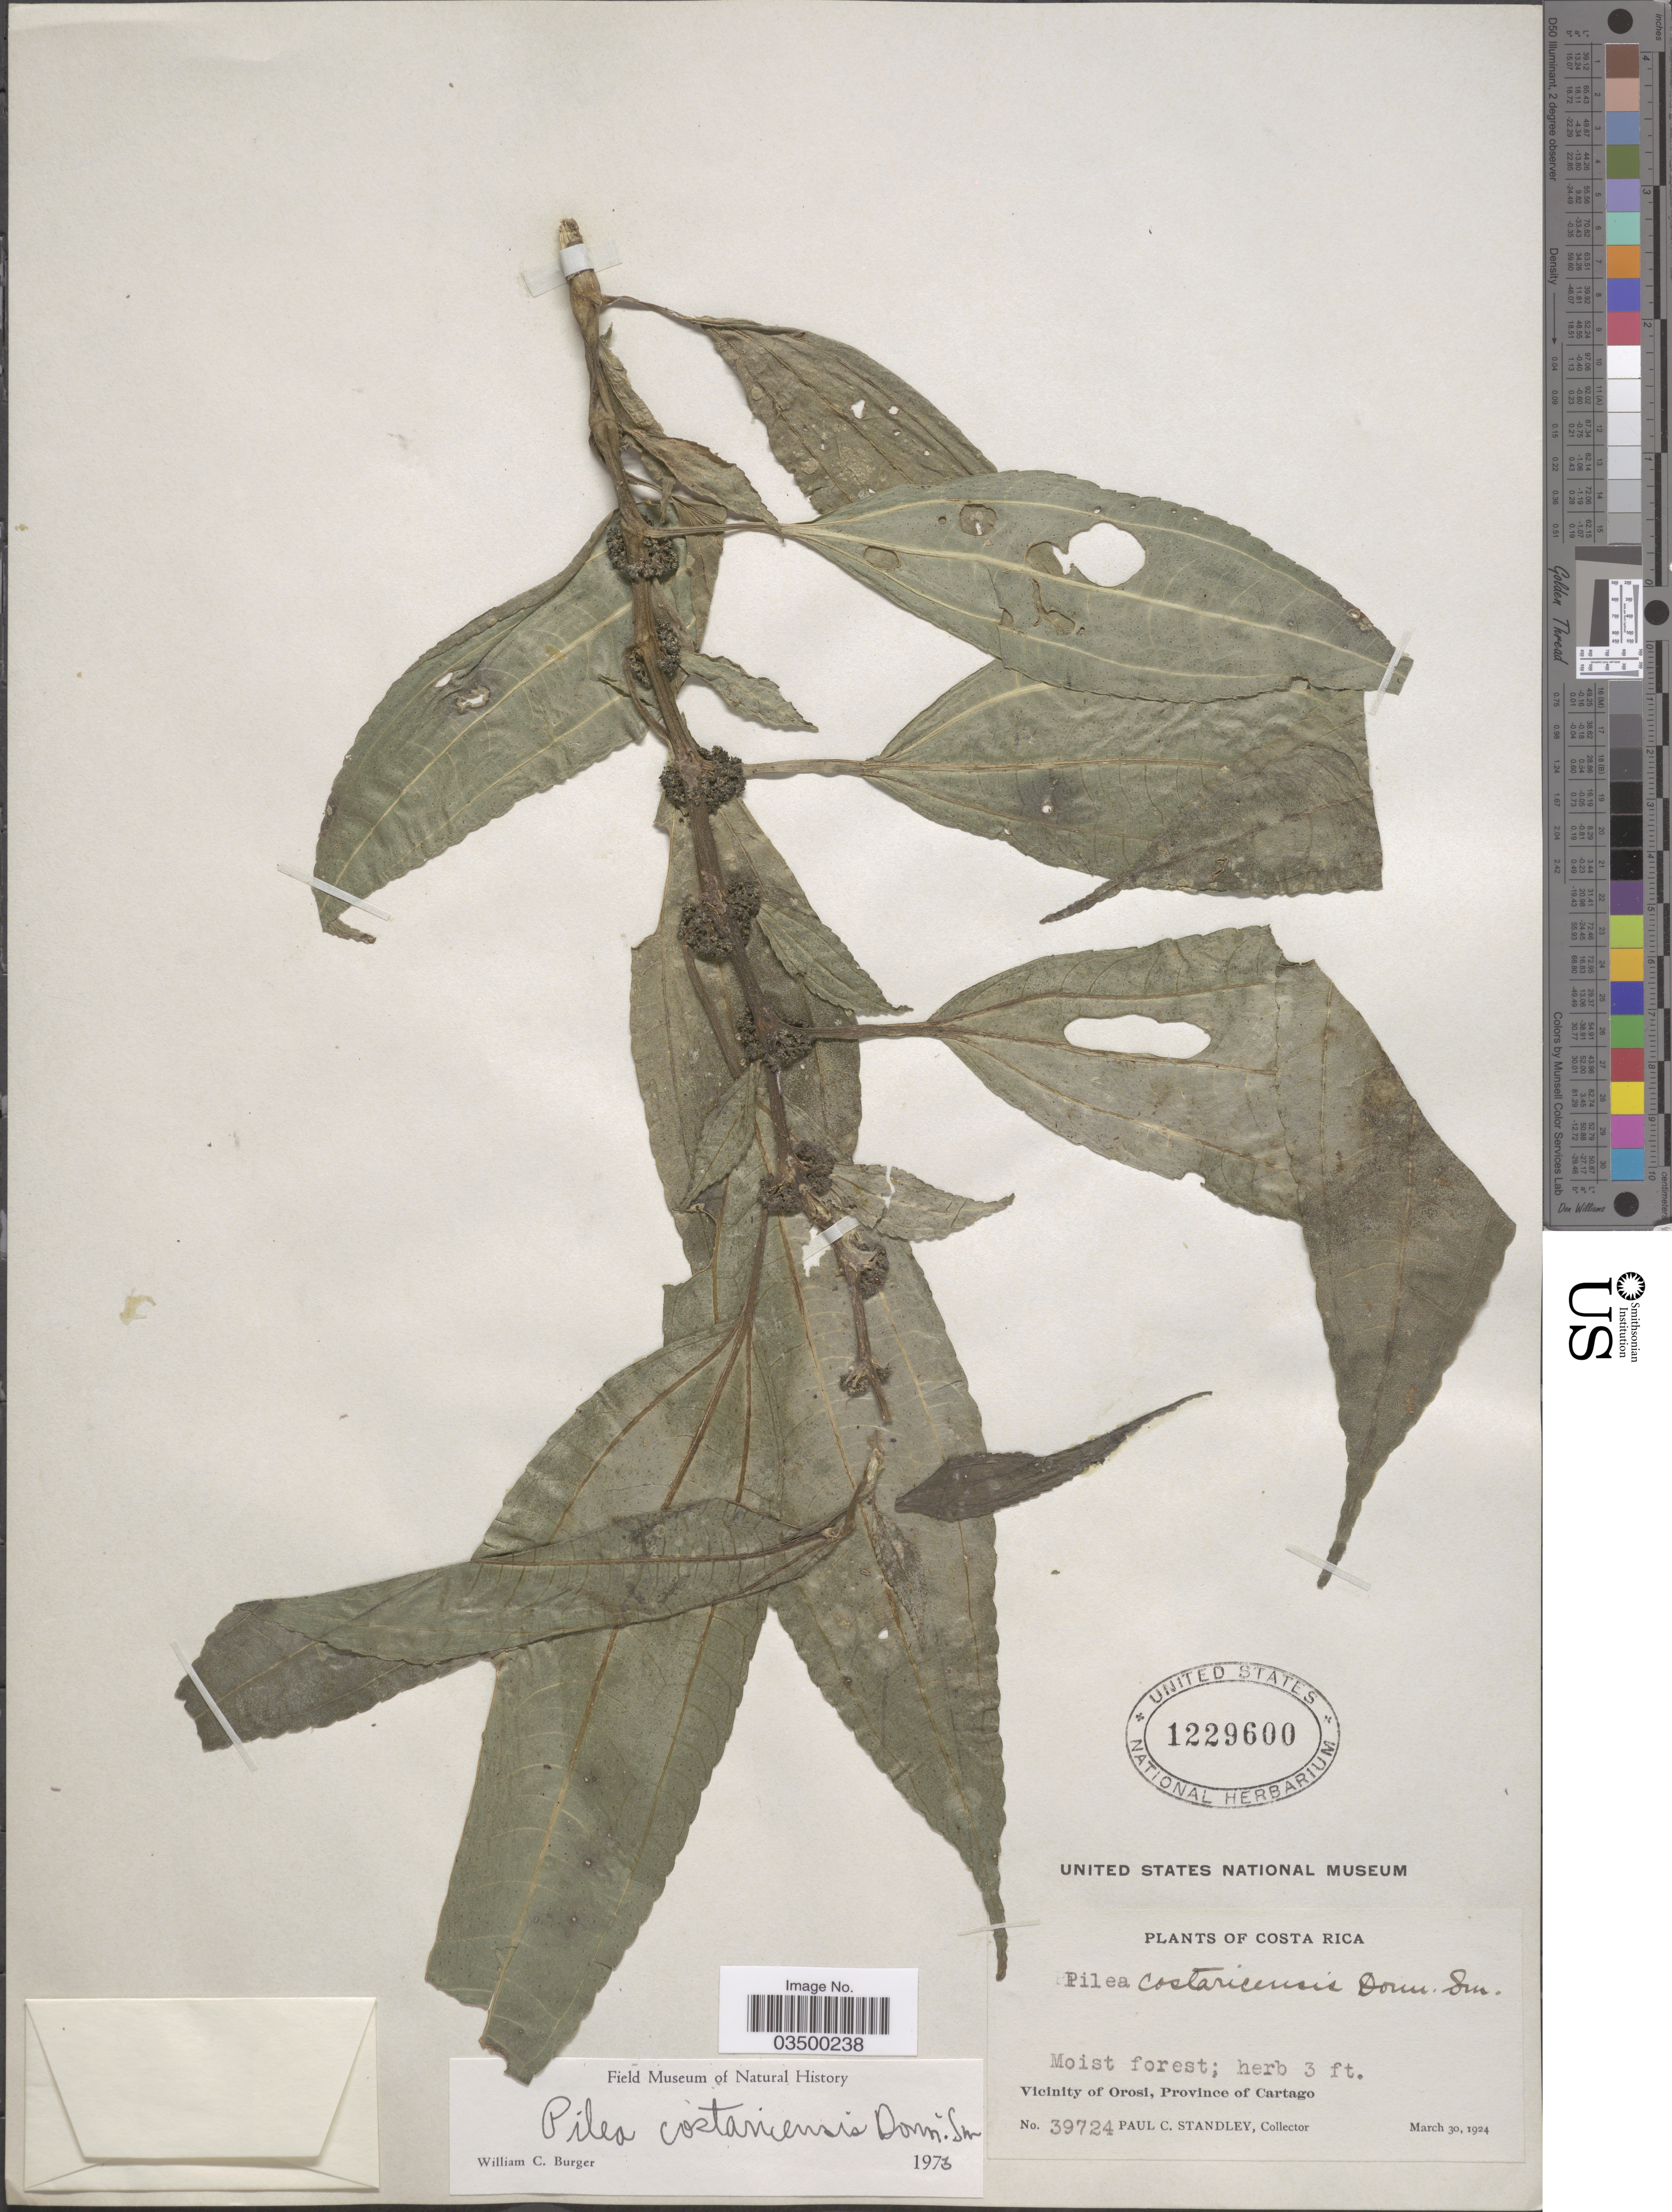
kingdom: Plantae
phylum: Tracheophyta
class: Magnoliopsida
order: Rosales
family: Urticaceae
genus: Pilea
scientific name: Pilea costaricensis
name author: Donn. Sm.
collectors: P. C. Standley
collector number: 39724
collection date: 1924-03-30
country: Costa Rica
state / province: Cartago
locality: Vicinity of Orosi.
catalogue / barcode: US 1229600